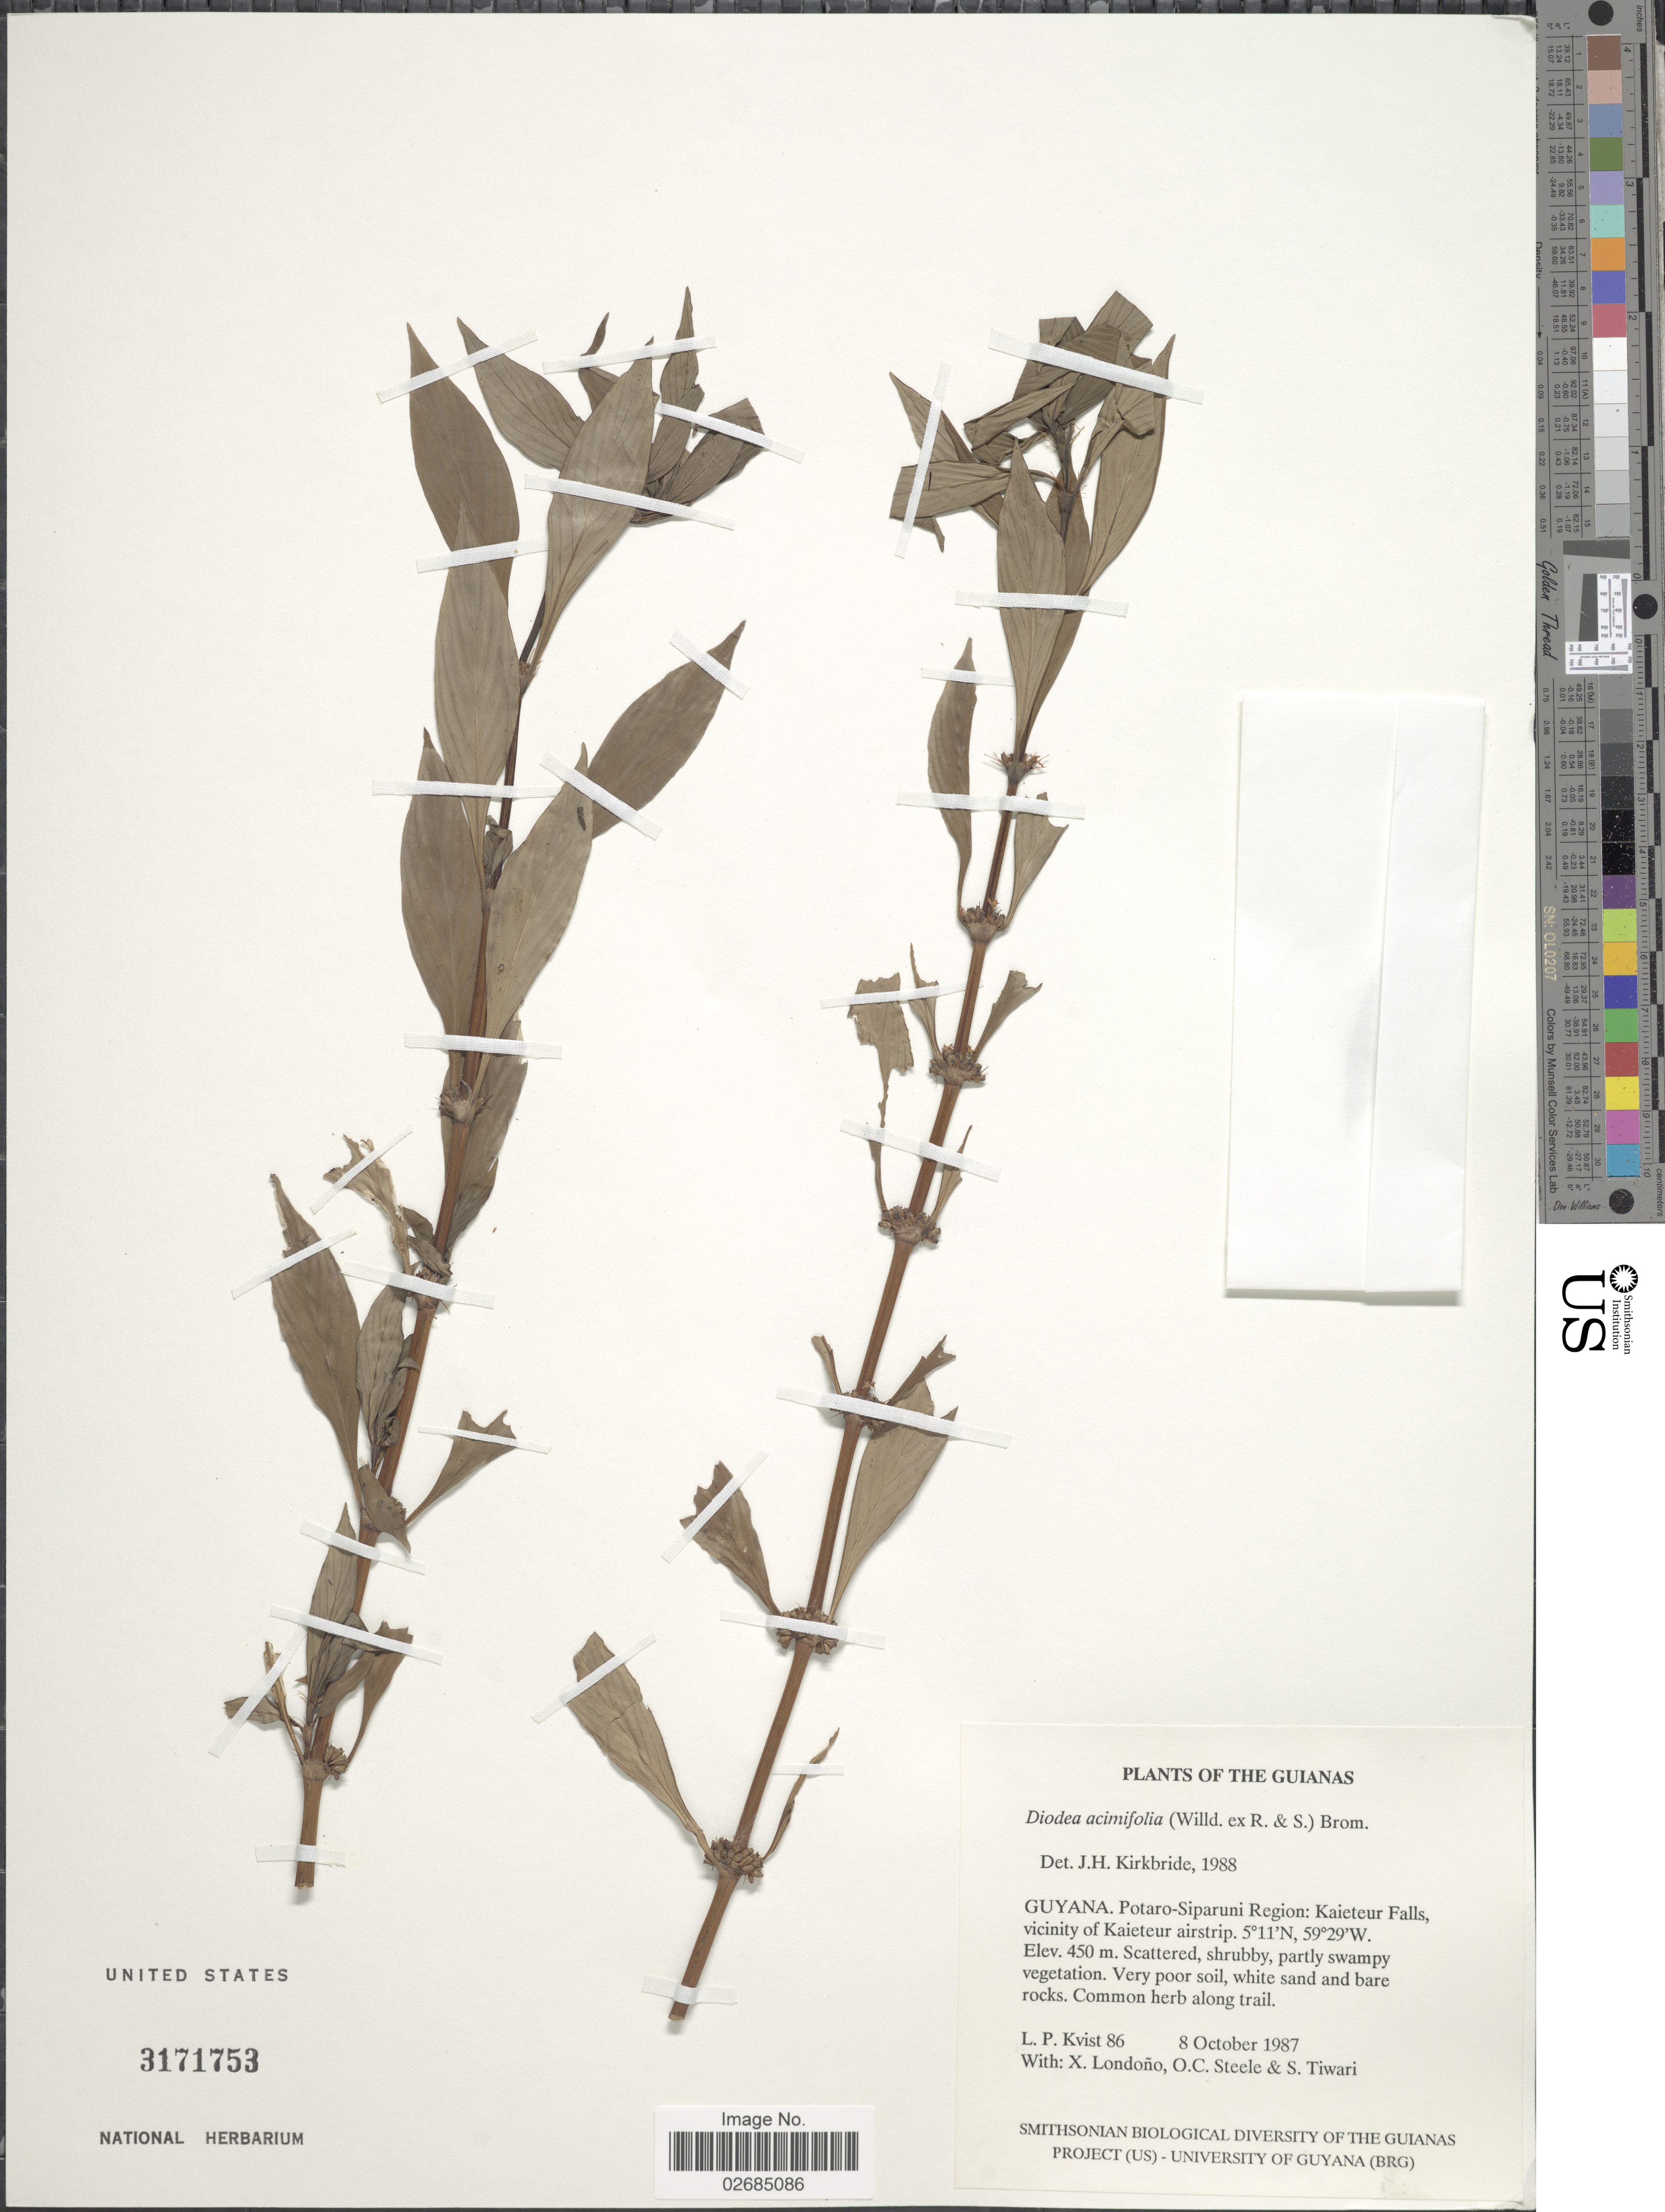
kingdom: Plantae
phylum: Tracheophyta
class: Magnoliopsida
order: Gentianales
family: Rubiaceae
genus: Diodia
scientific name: Diodia ocimifolia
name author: (Willd. ex Roem. & Schult.) Bremek.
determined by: Kirkbride, J. H.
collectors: L. P. Kvist, X. Londoño, O. C. Steele & S. Tiwari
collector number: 86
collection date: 1987-10-08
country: Guyana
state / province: Potaro-Siparuni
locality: Guianas. Potaro-Siparuni Region: Kaieteur Falls, vicinity of Kaieteur airstrip.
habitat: Scattered, shrubby, partly swampy vegetation. Very poor soil, white sand and bare rocks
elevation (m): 450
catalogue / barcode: US 3171753